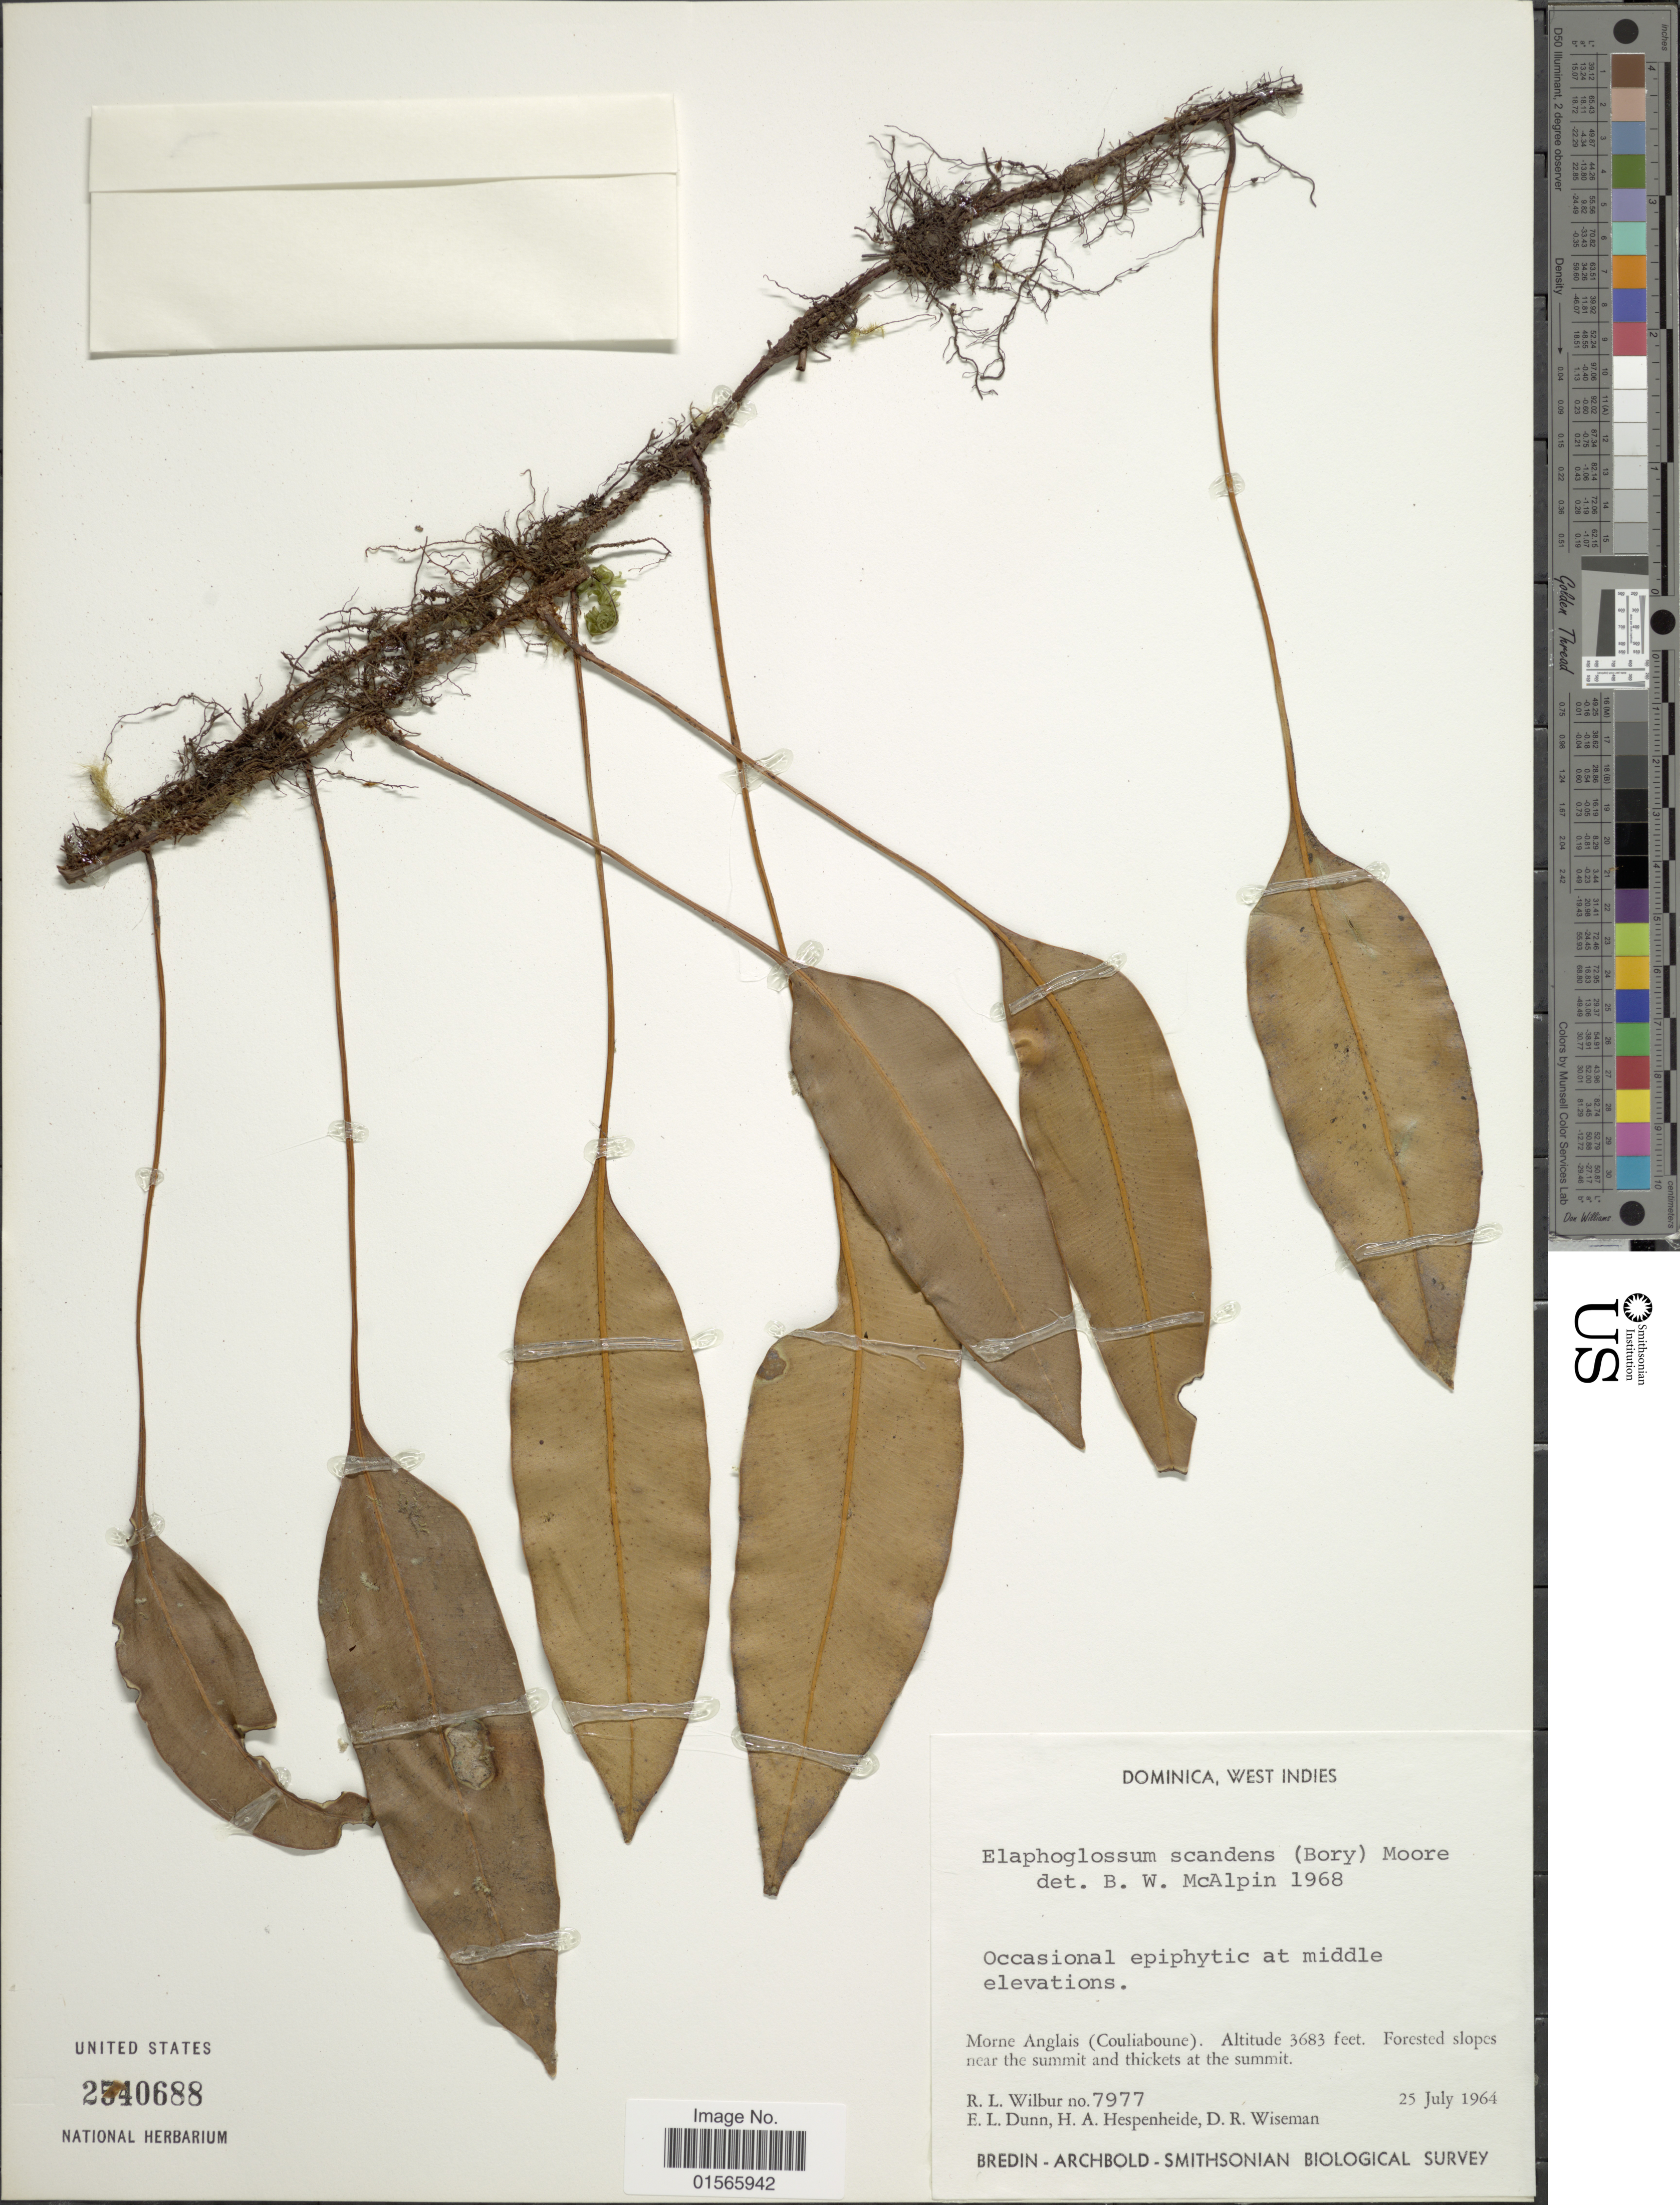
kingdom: Plantae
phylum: Tracheophyta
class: Polypodiopsida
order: Polypodiales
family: Dryopteridaceae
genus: Elaphoglossum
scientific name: Elaphoglossum scandens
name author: (Bory ex Fée) T. Moore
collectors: R. L. Wilbur, E. Dunn, H. A. Hespenheide & D. R. Wiseman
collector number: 7977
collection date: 1964-07-25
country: Dominica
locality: Morne Anglais (Couliaboune) Forested slopes near the summit and thickets at the summit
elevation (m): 1123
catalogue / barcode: US 2540688